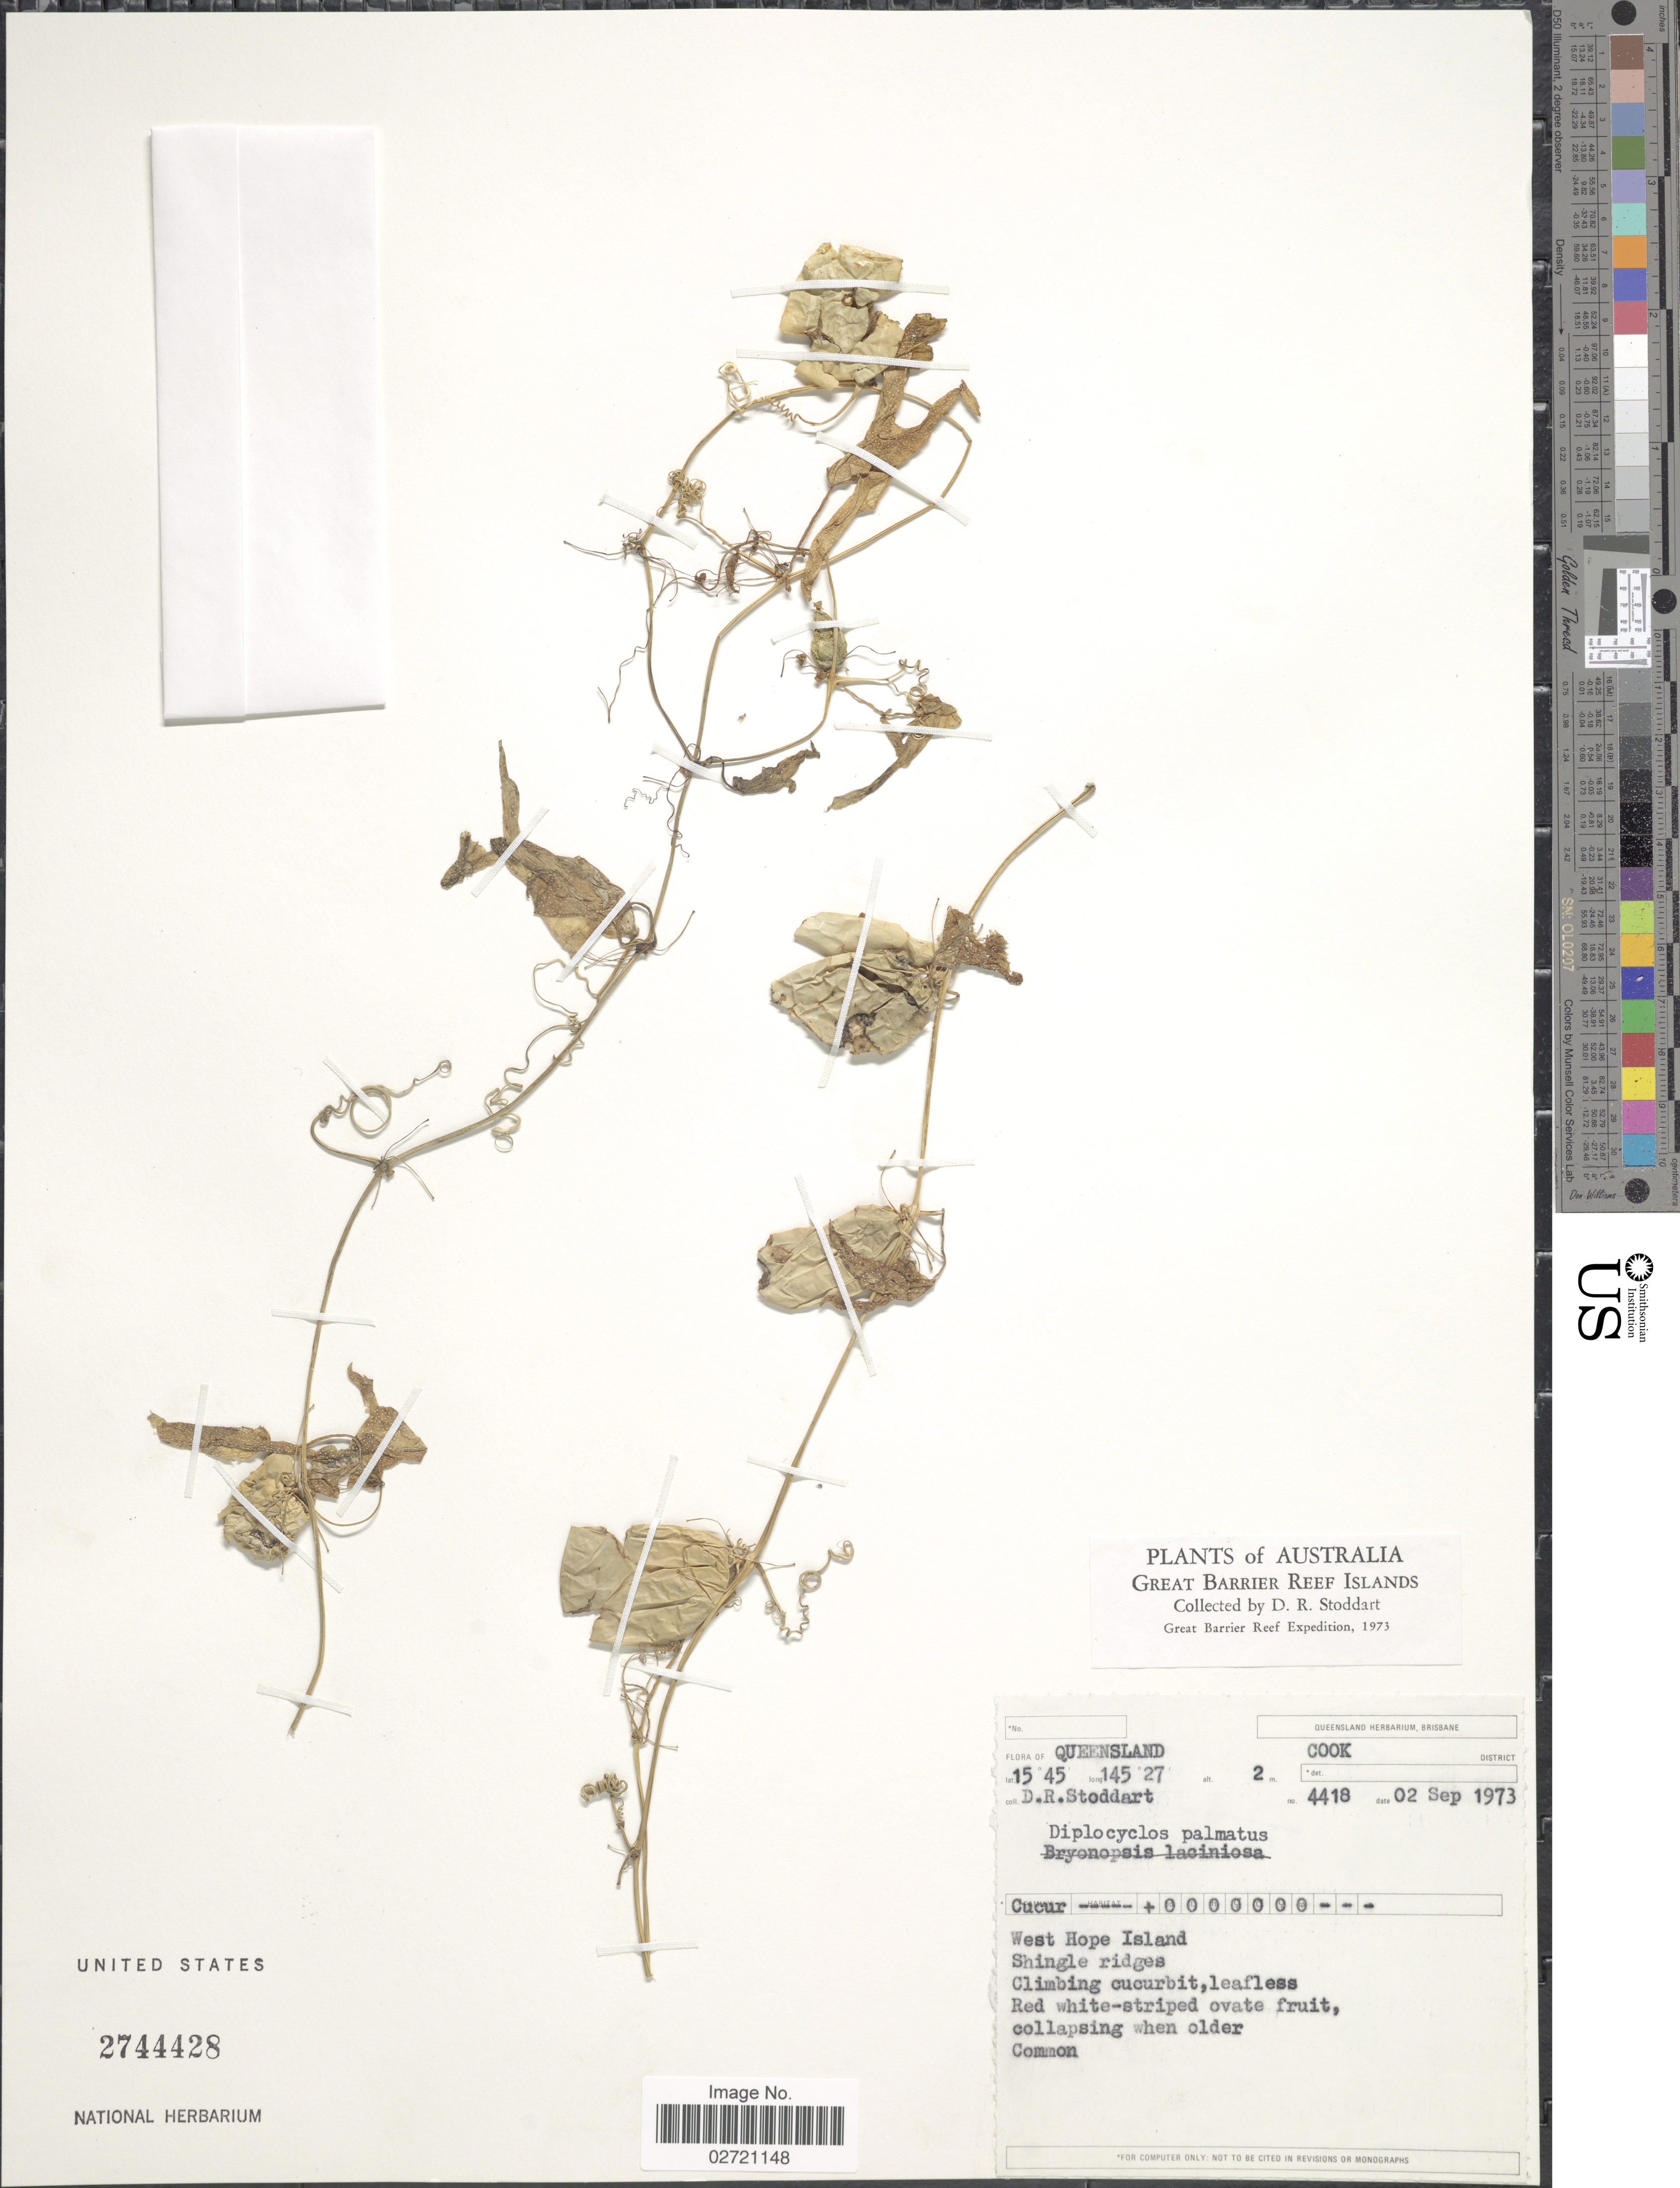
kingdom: Plantae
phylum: Tracheophyta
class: Magnoliopsida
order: Cucurbitales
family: Cucurbitaceae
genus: Diplocyclos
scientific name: Diplocyclos palmatus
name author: (L.) C. Jeffrey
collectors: D. R. Stoddart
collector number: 4418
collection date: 1973-09-02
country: Australia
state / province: Queensland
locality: Great Barrier Reef Islands. Cook. West Hope Island. Shingle ridges.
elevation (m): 2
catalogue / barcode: US 2744428